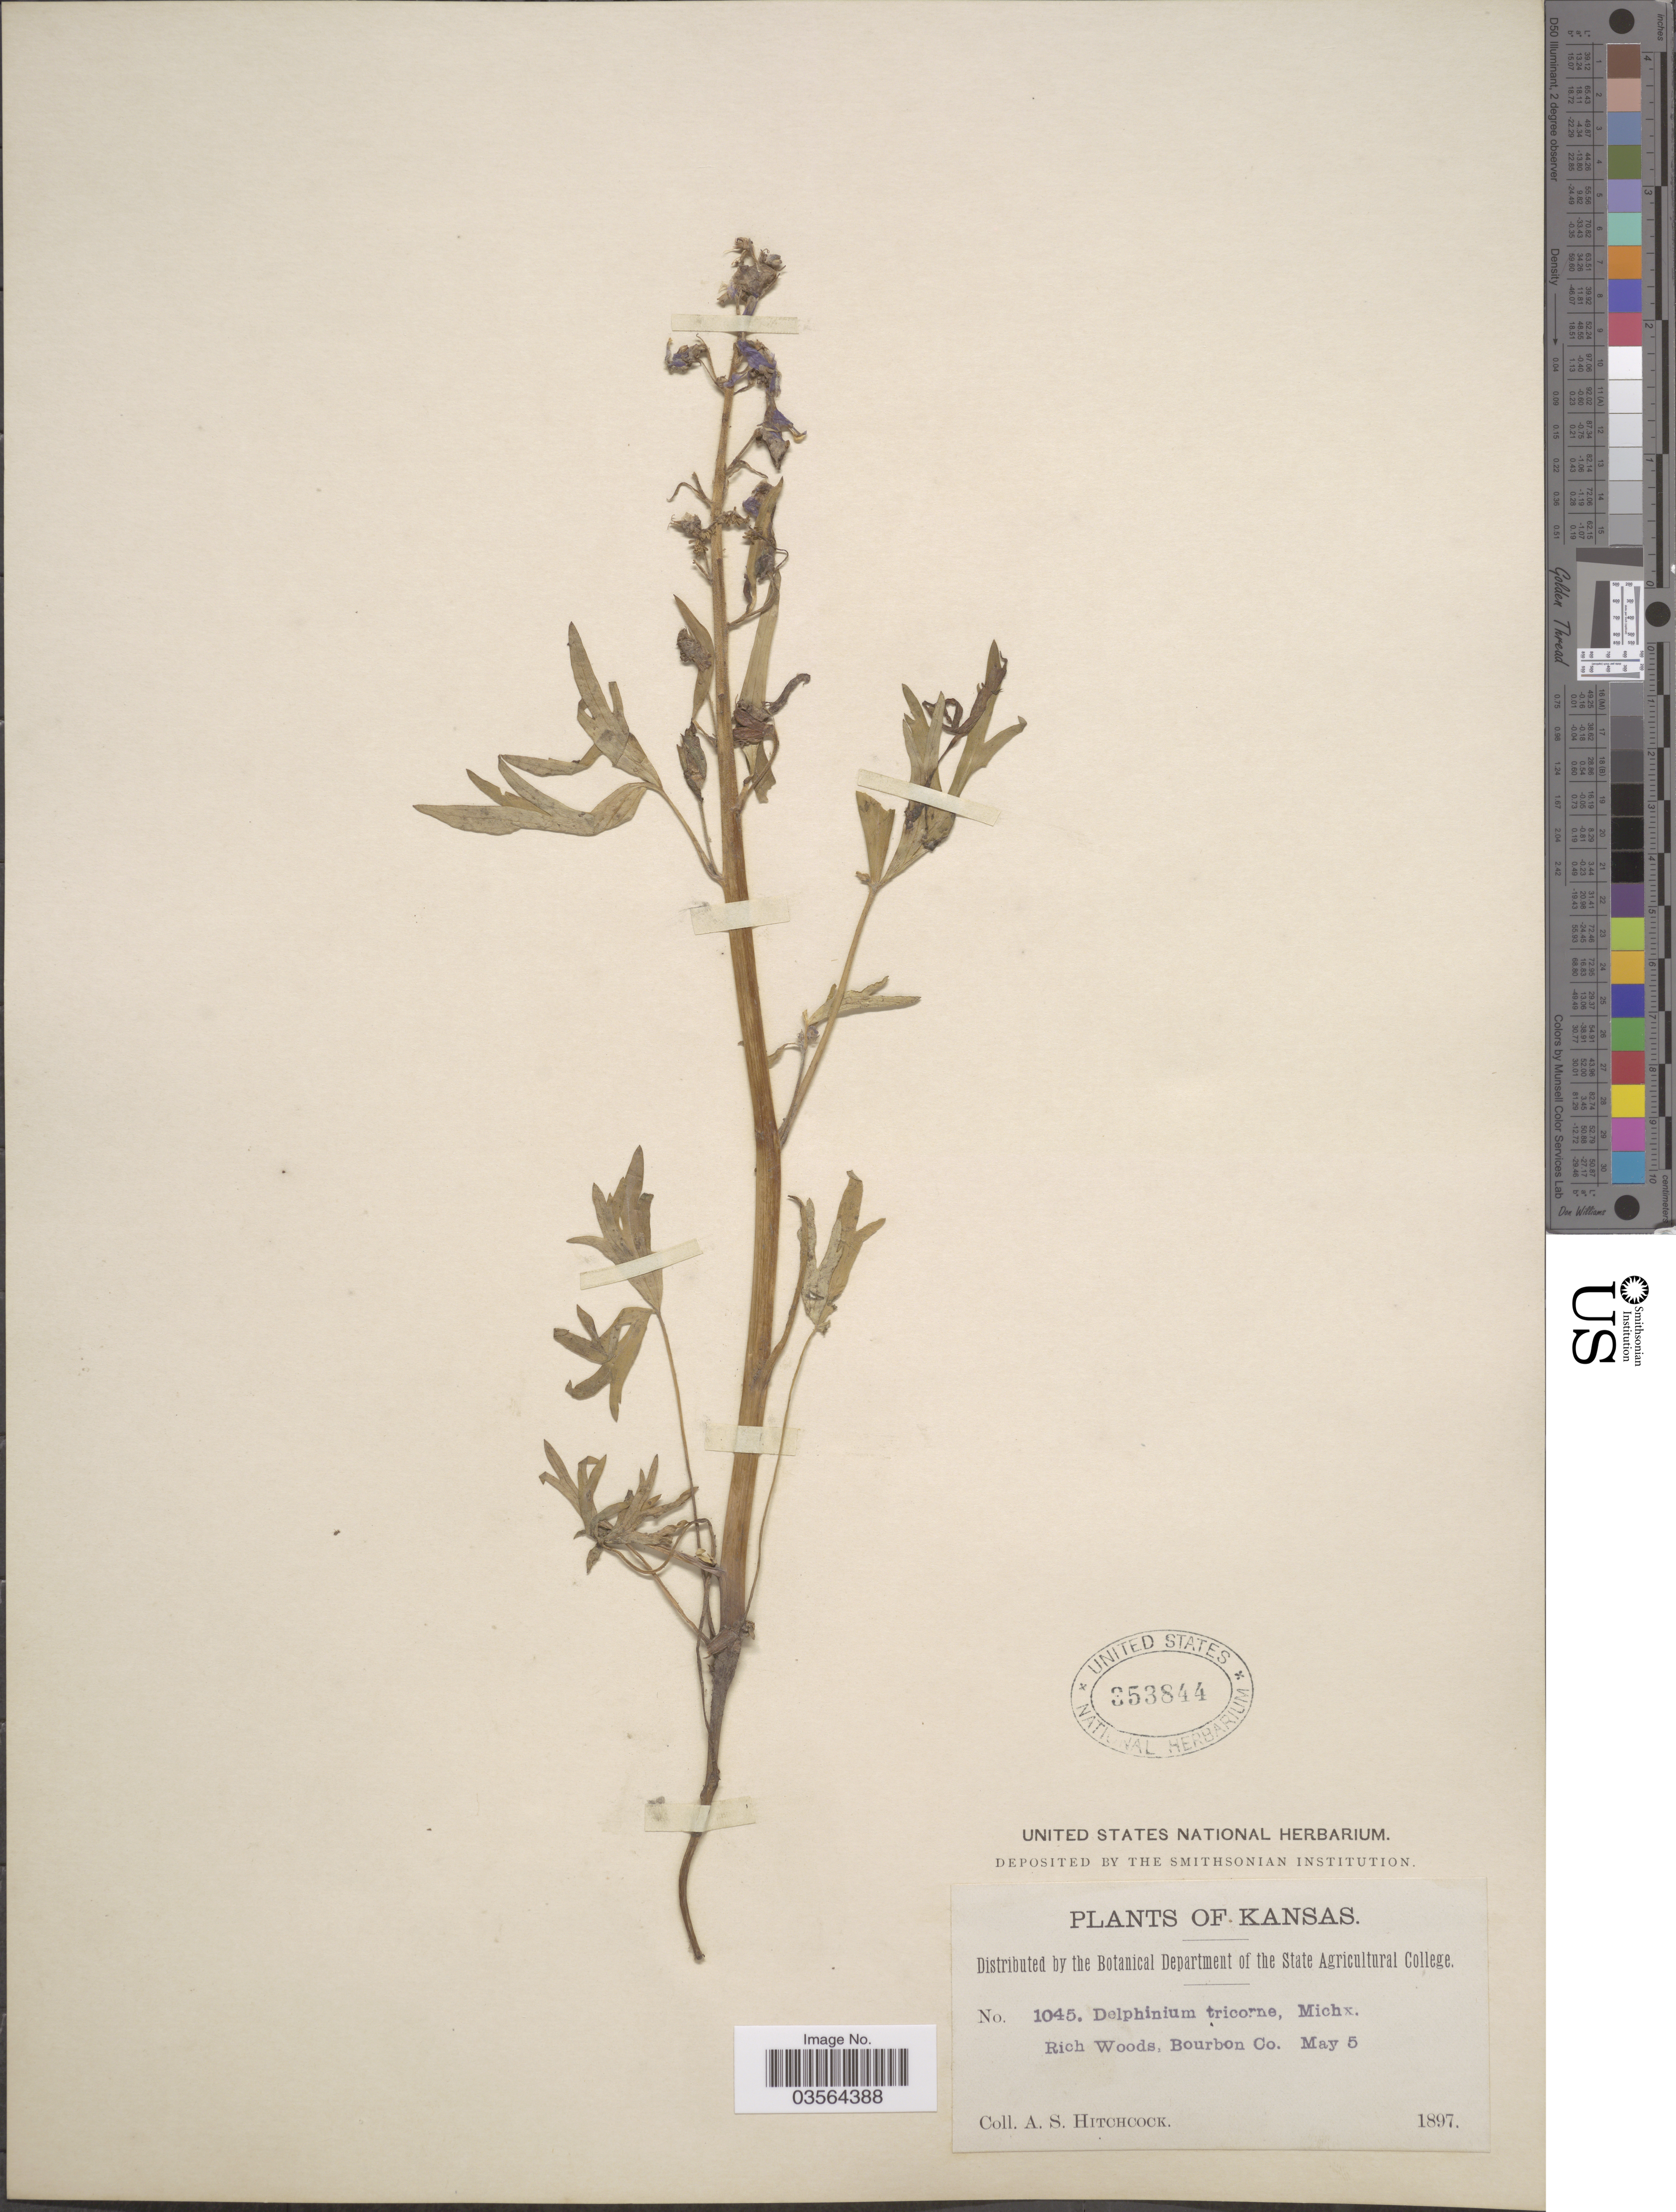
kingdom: Plantae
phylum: Tracheophyta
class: Magnoliopsida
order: Ranunculales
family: Ranunculaceae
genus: Delphinium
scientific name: Delphinium tricorne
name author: Michx.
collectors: A. S. Hitchcock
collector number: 1045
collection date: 1897-05-05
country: United States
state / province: Kansas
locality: Bourbon Co.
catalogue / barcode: US 353844